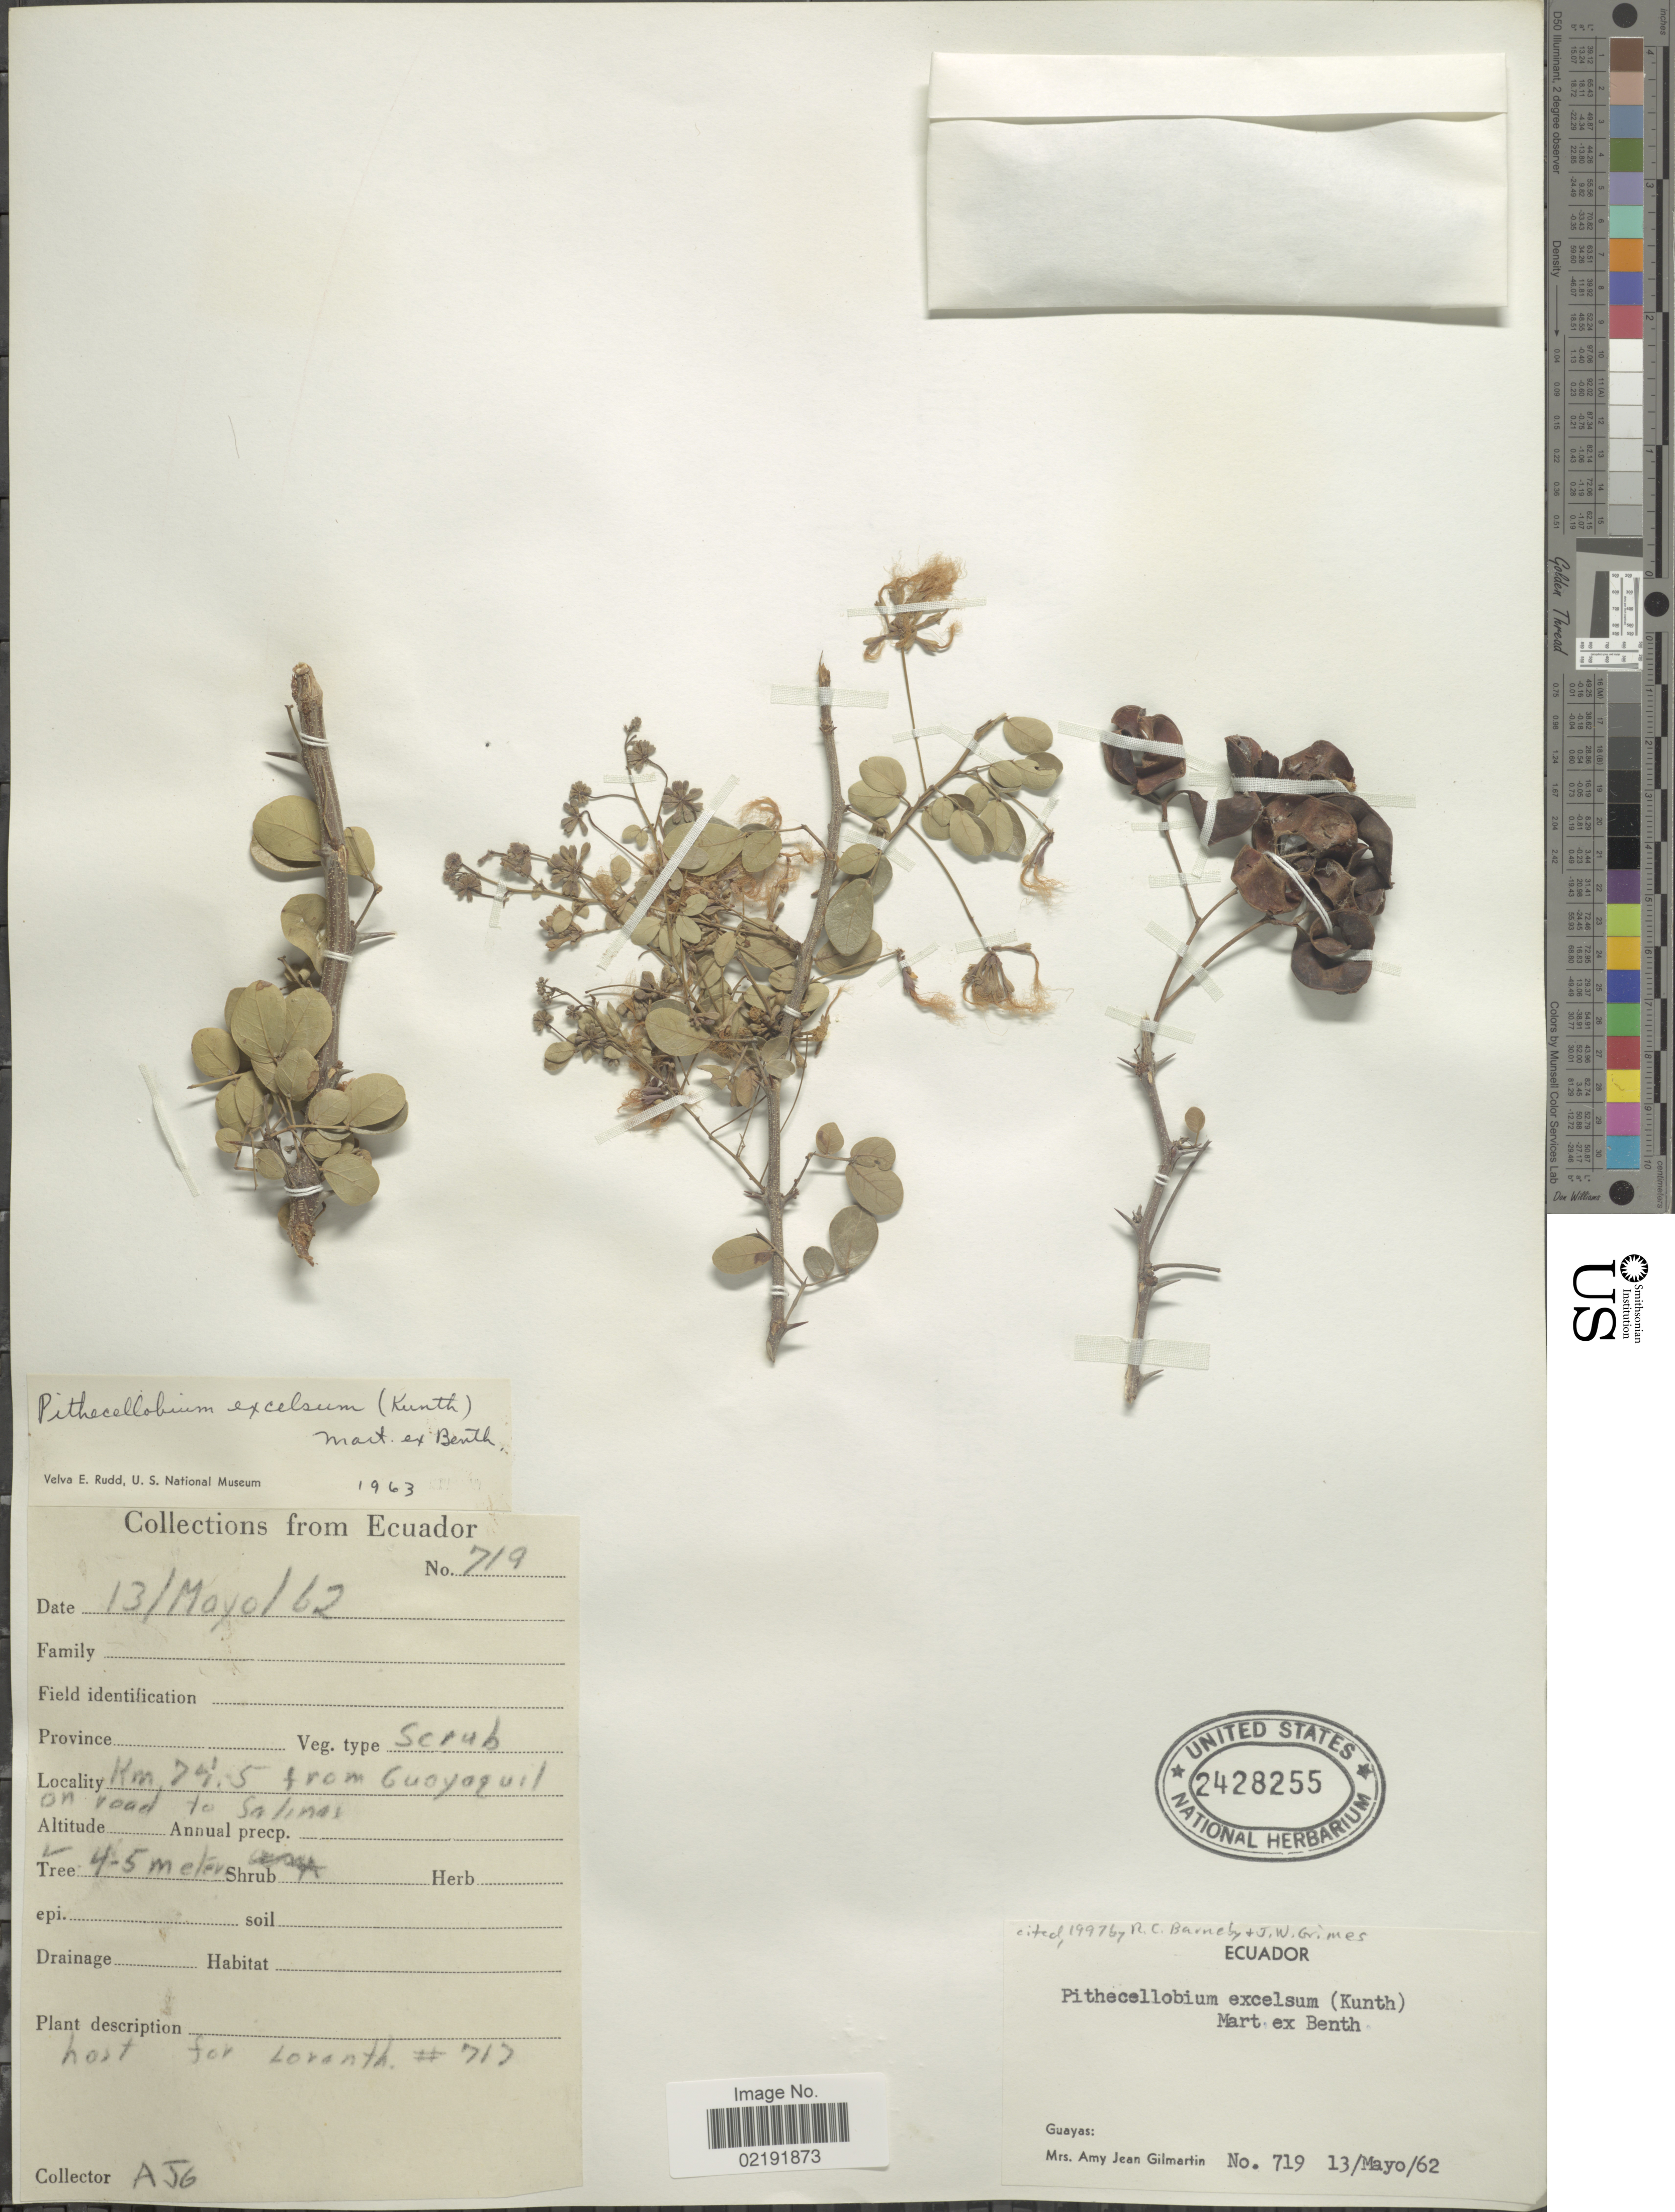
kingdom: Plantae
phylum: Tracheophyta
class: Magnoliopsida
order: Fabales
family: Fabaceae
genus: Pithecellobium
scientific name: Pithecellobium excelsum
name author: (Kunth) Mart.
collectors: A. J. Gilmartin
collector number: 719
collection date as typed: Transcribed d/m/y: 13/5/62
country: Ecuador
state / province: Guayas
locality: Km 74.5 from Guayaquil on road to Salinas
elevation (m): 45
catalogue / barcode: US 2428255